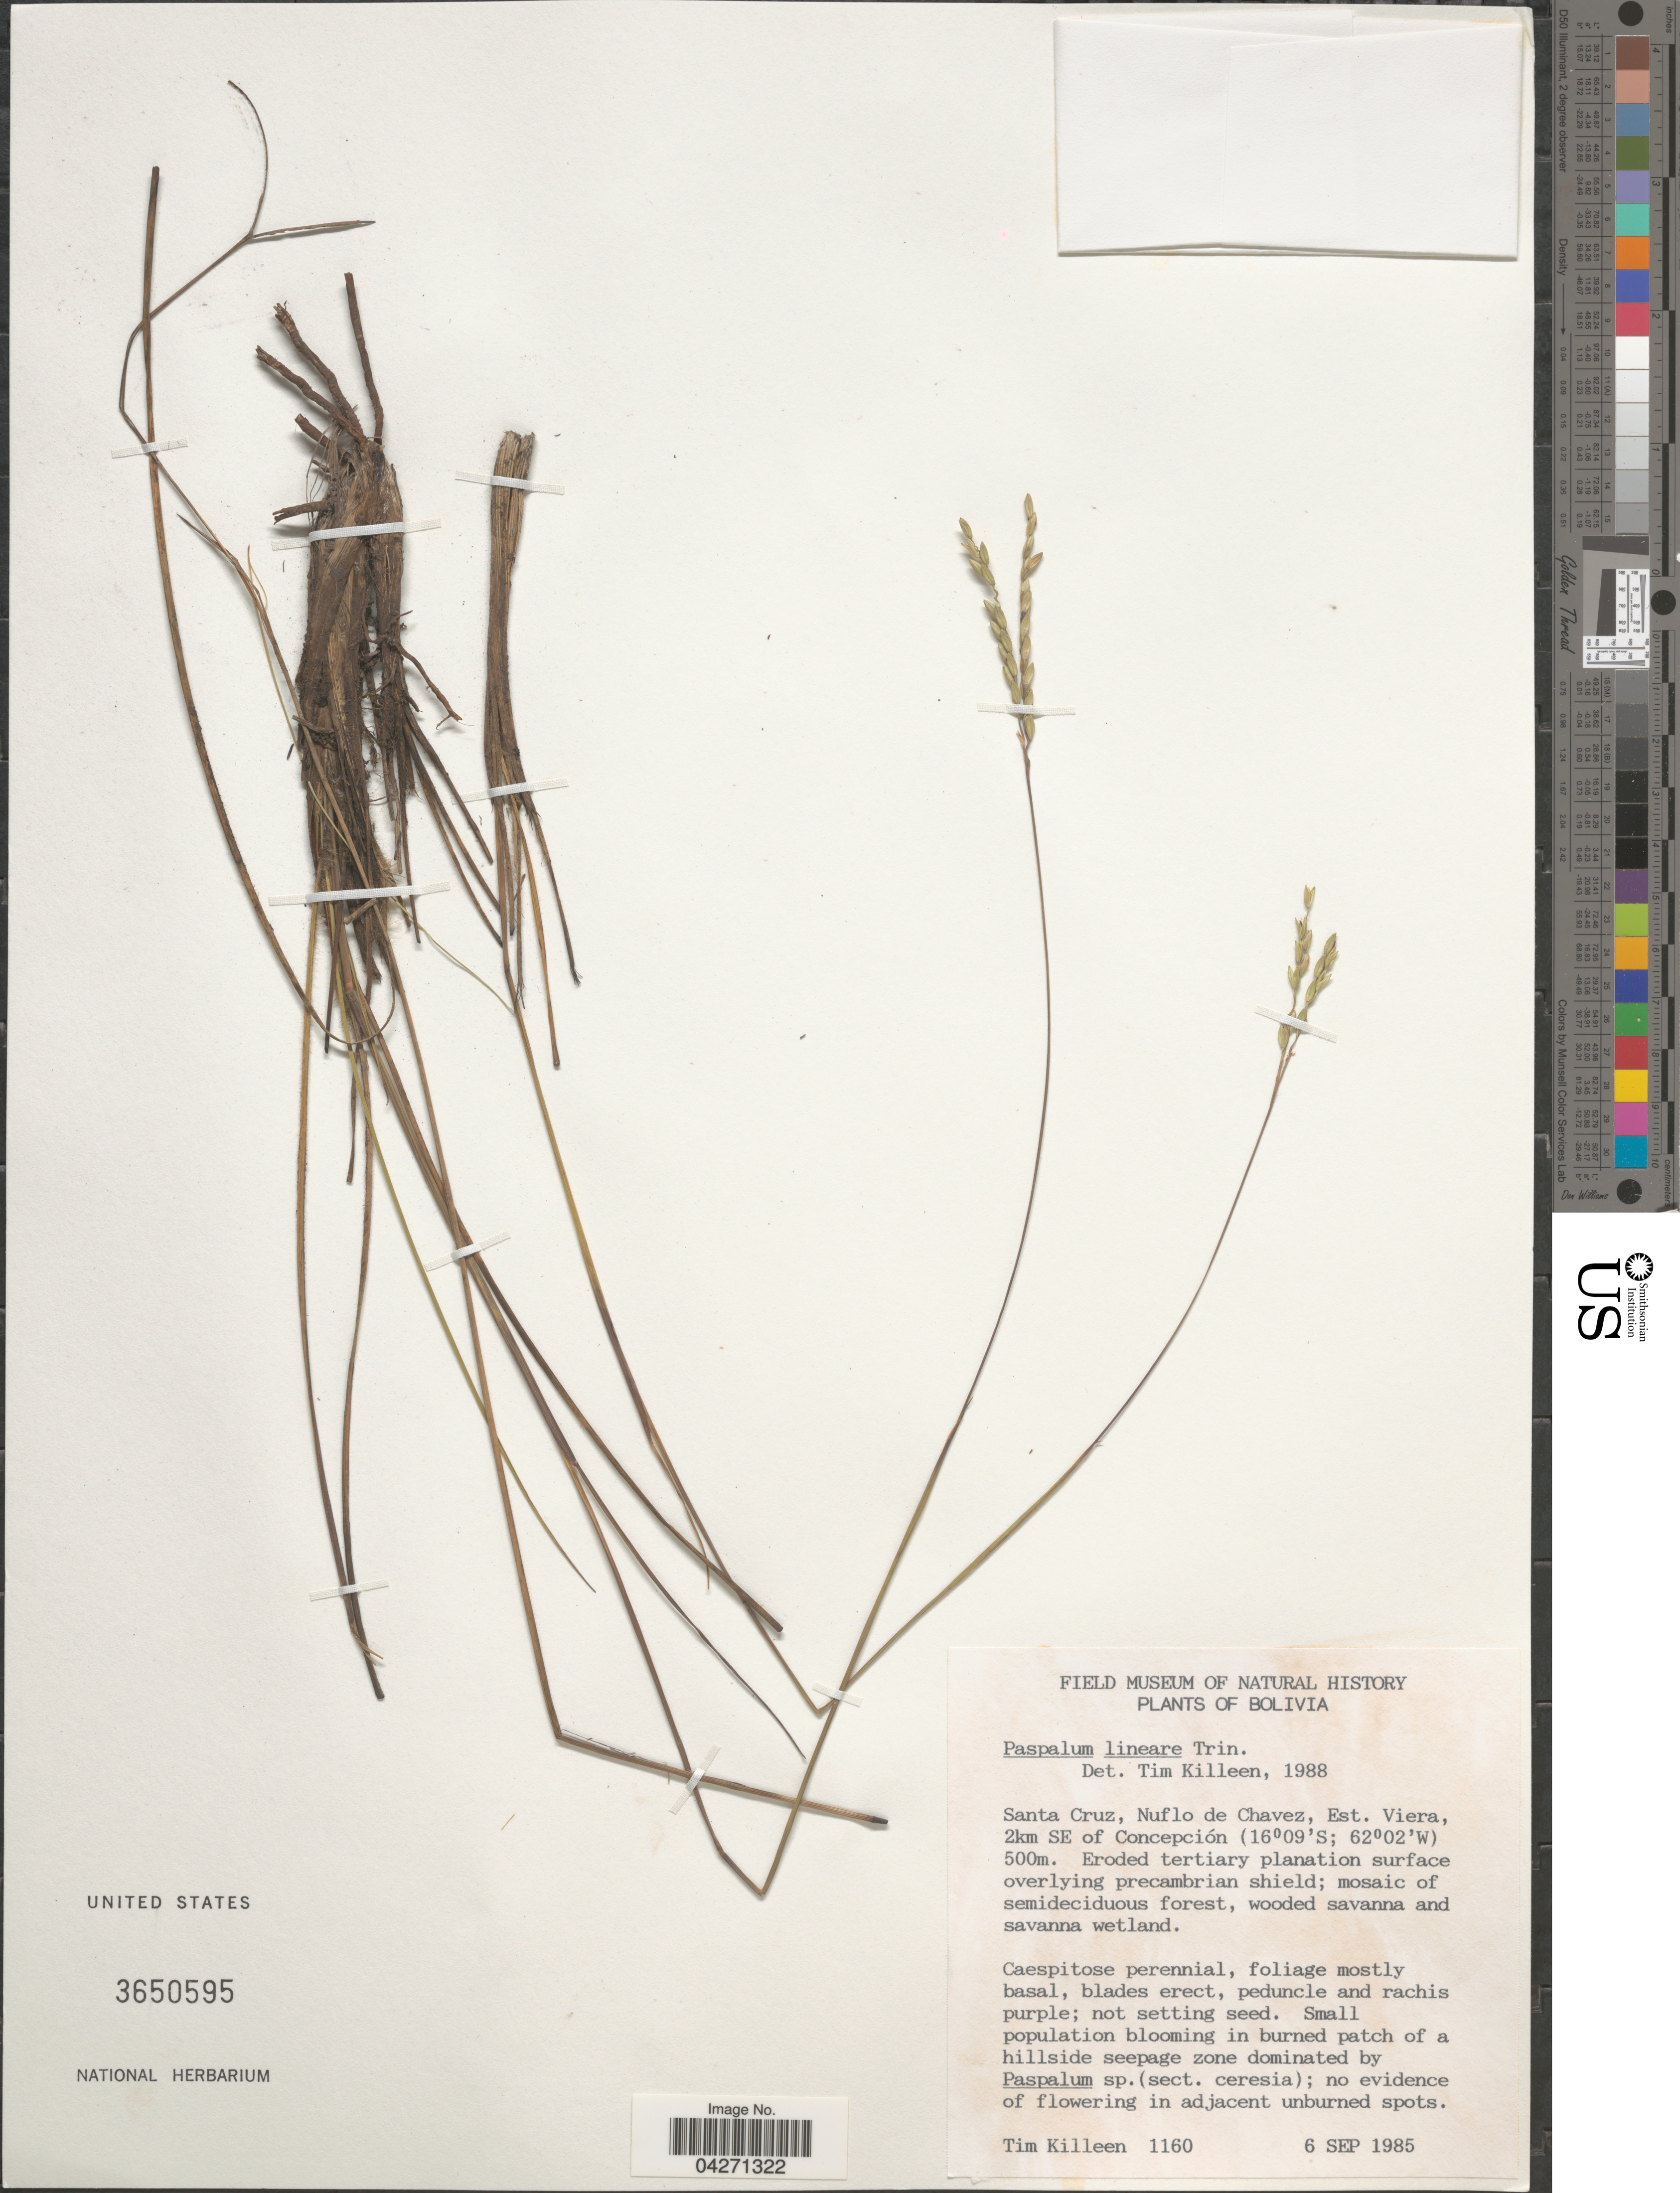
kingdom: Plantae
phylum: Tracheophyta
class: Liliopsida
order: Poales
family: Poaceae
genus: Paspalum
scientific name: Paspalum lineare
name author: E. Fourn.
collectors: T. J. Killeen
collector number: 1160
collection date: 1985-09-06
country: Bolivia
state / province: Santa Cruz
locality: Nuflo de Chavez, Est. Viera, 2km SE of Concepción.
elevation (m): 500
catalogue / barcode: US 3650595